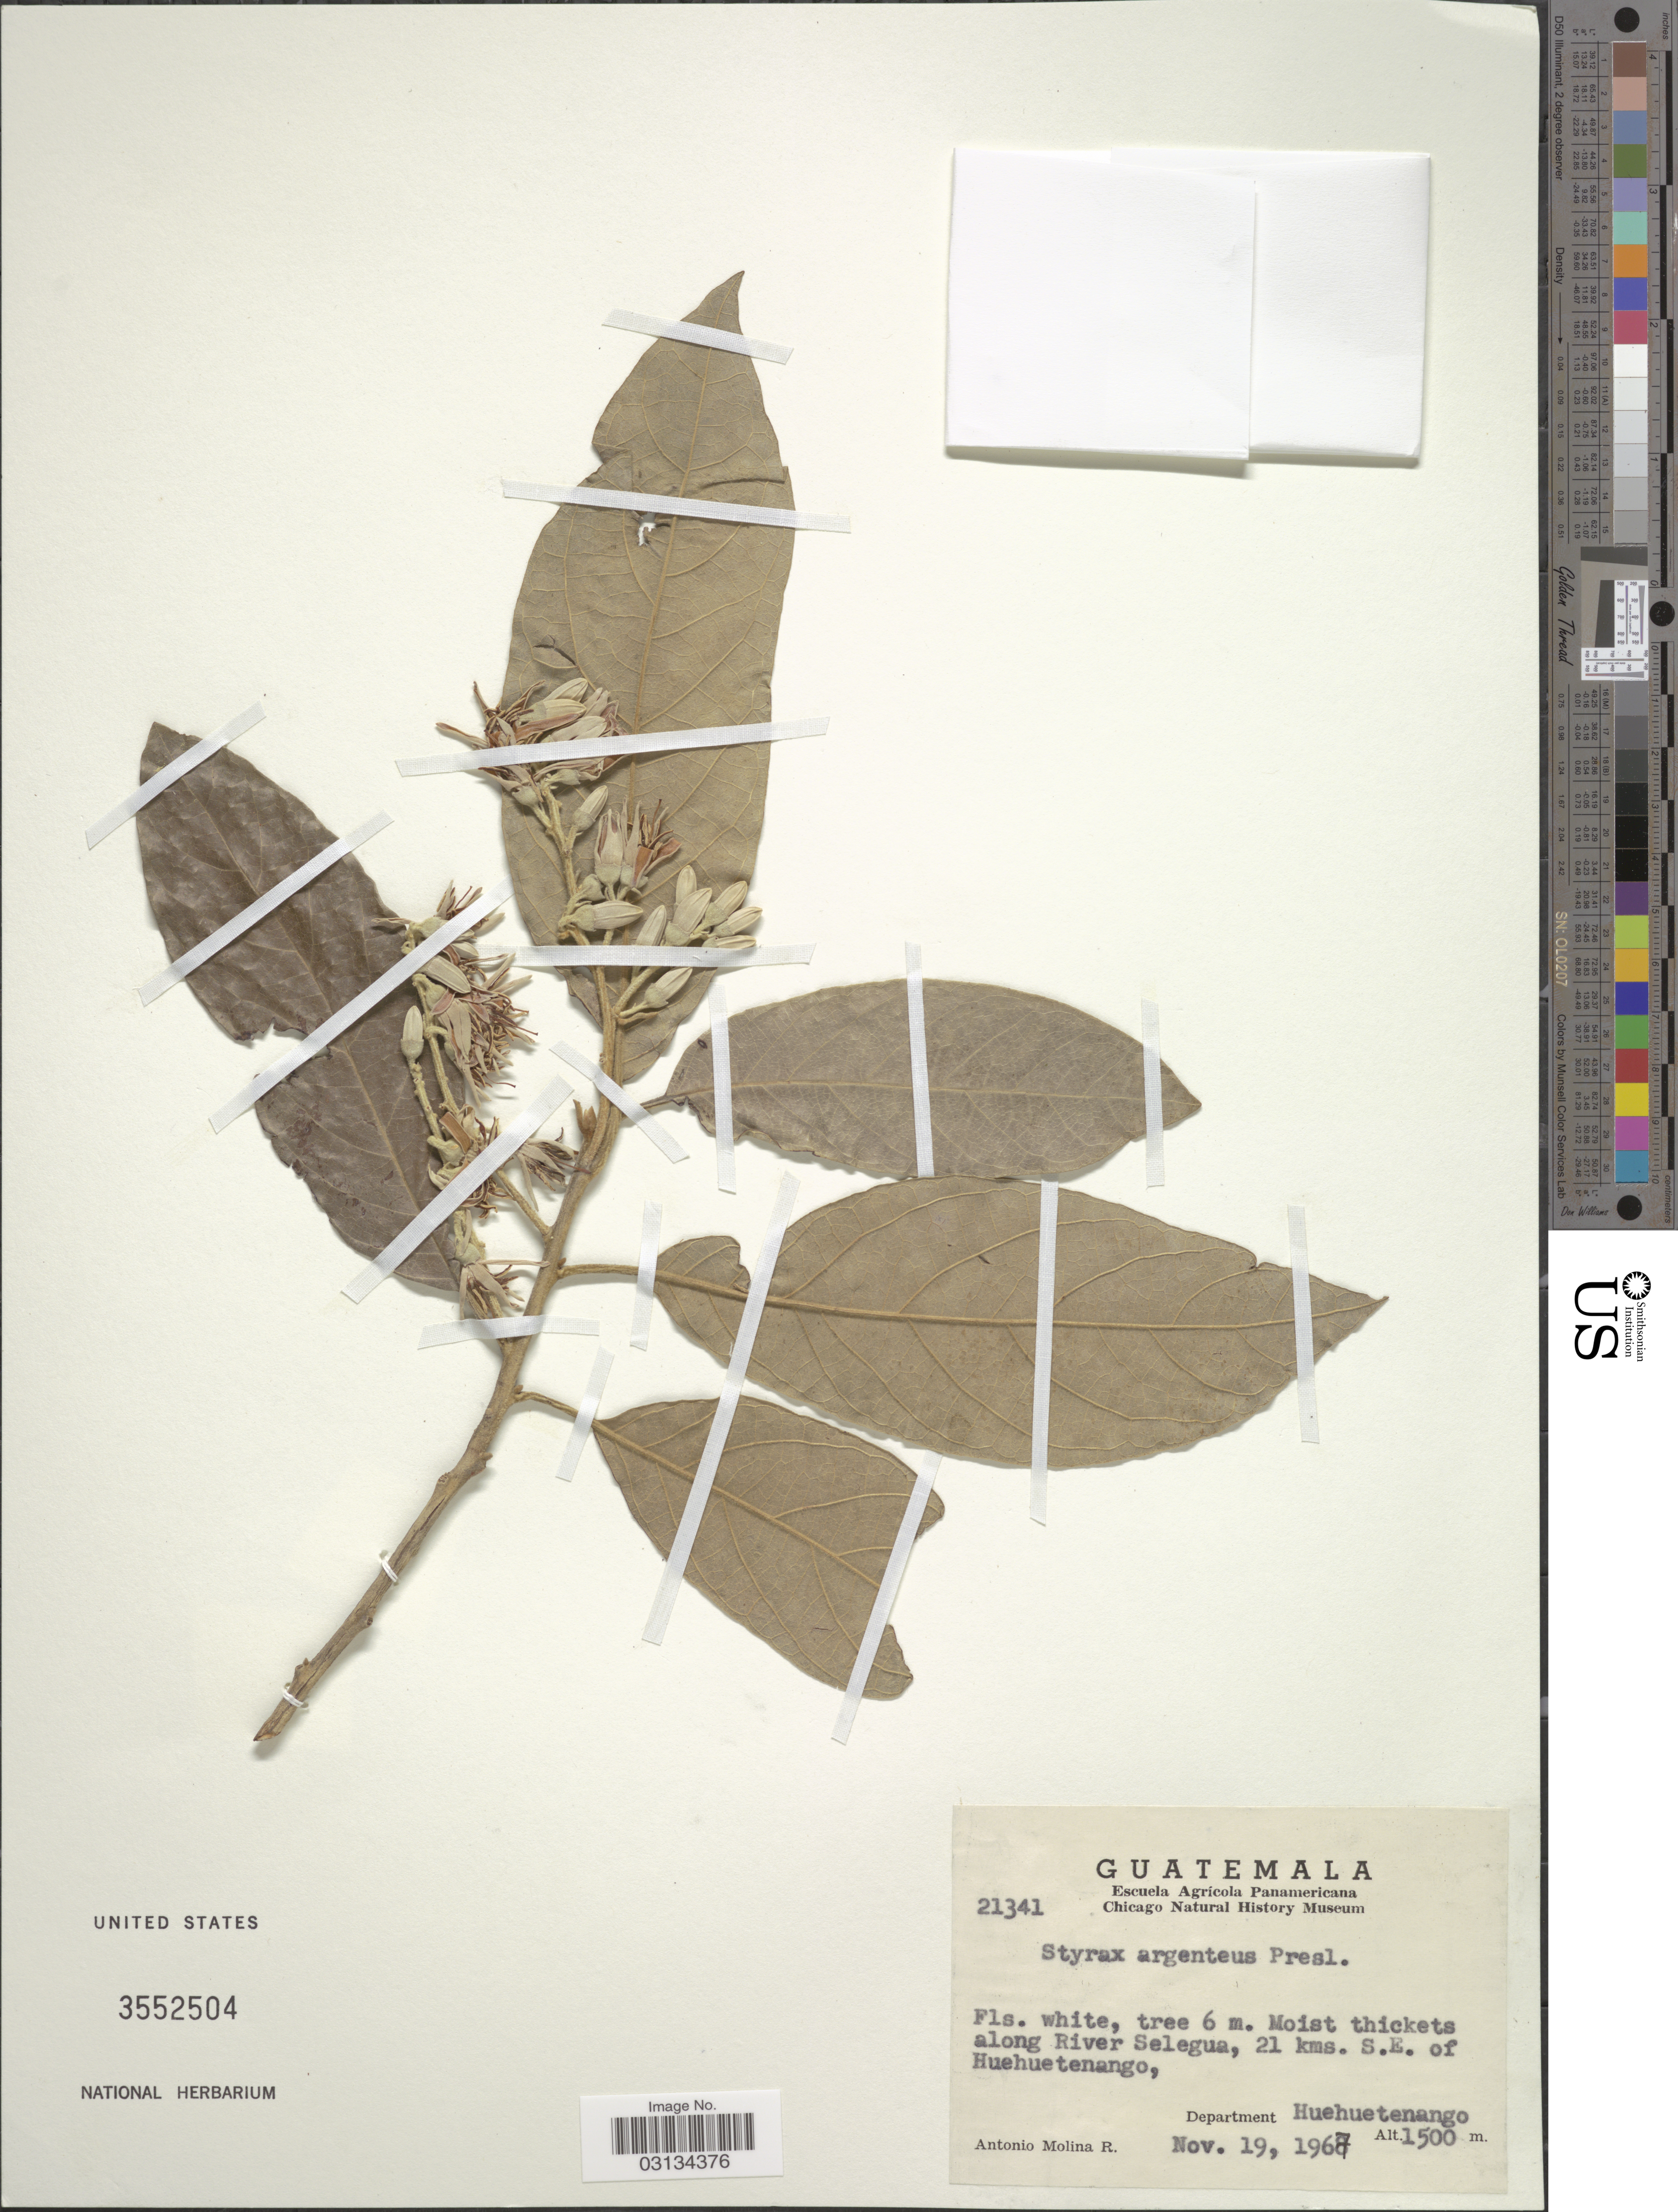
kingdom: Plantae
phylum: Tracheophyta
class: Magnoliopsida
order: Ericales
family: Styracaceae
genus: Styrax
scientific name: Styrax argenteus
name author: C. Presl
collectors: A. Molina R.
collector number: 21341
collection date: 1967-11-19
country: Guatemala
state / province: Huehuetenango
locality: Moist thickets along River Selegua, 21 kms. S. E. of Huehuetenango, Department Huehuetenango.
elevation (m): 1500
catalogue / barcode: US 3552504